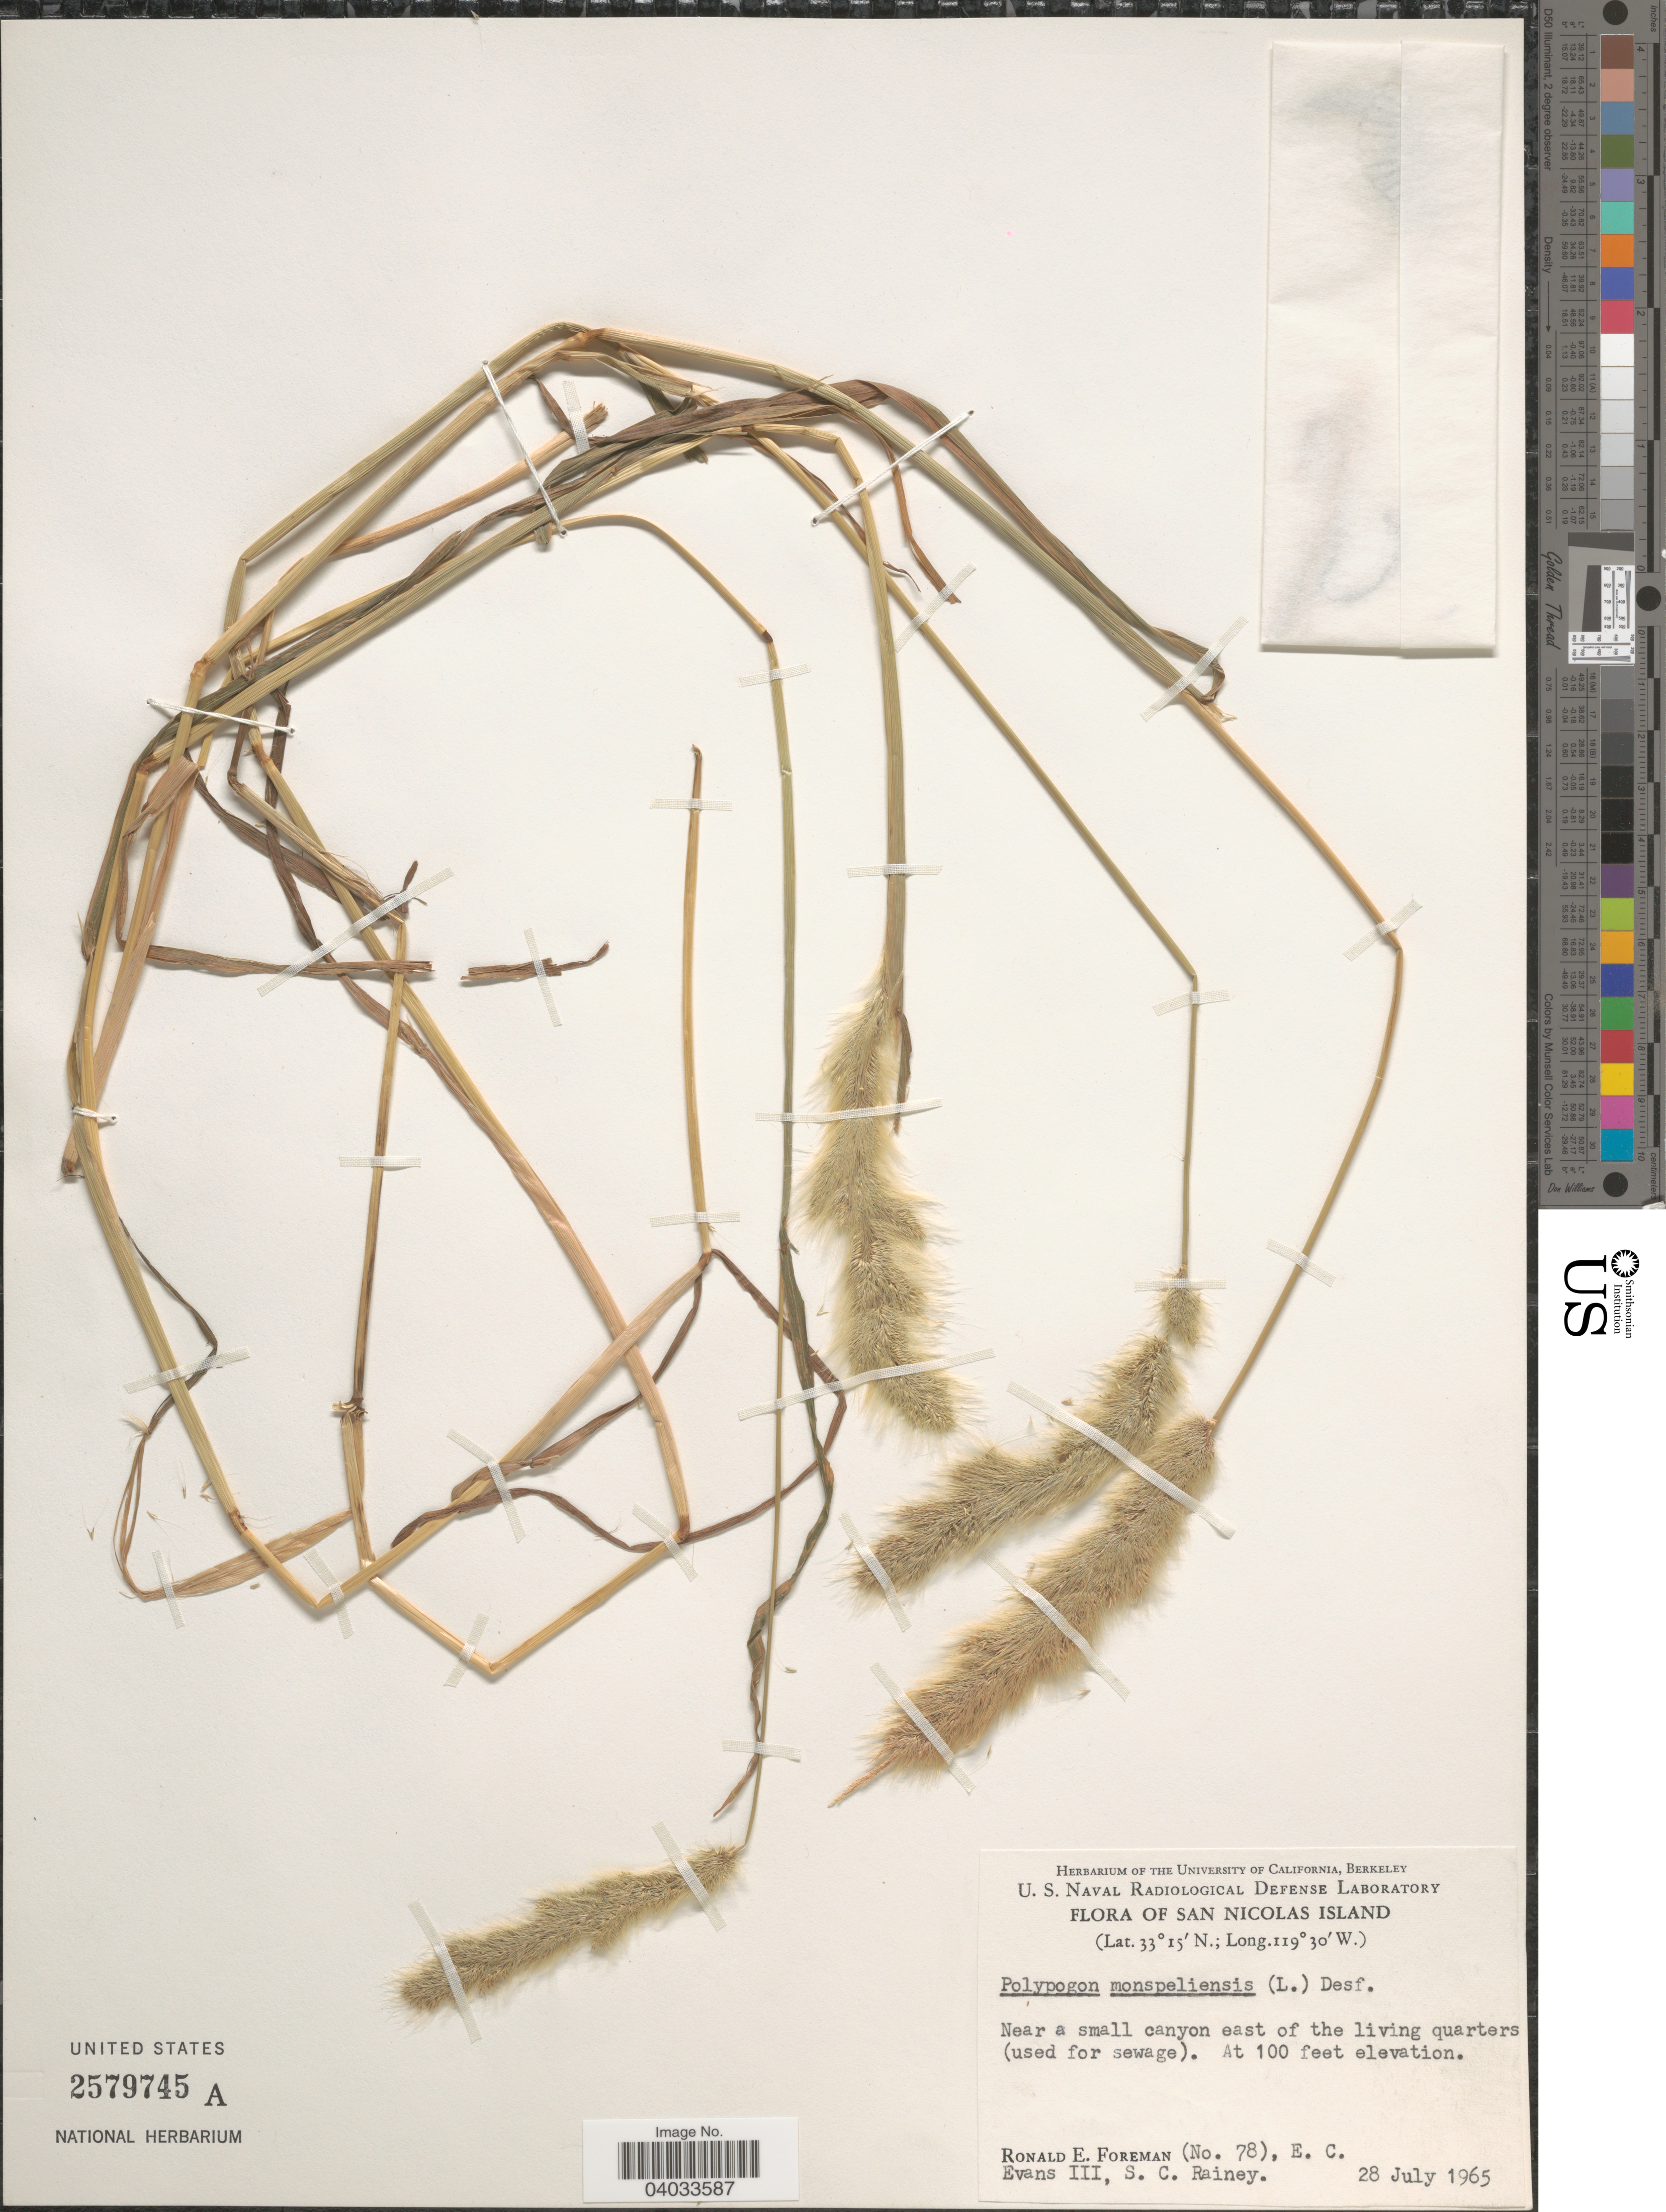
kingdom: Plantae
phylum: Tracheophyta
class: Liliopsida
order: Poales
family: Poaceae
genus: Polypogon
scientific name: Polypogon monspeliensis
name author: (L.) Desf.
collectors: R. Foreman, E. C. Evans & S. C. Rainey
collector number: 78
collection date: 1965-07-28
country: United States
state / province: California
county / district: Ventura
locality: San Nicolas Island. Near a small canyon east of the living quarters (uses for sewage).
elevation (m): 30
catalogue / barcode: US 257945A